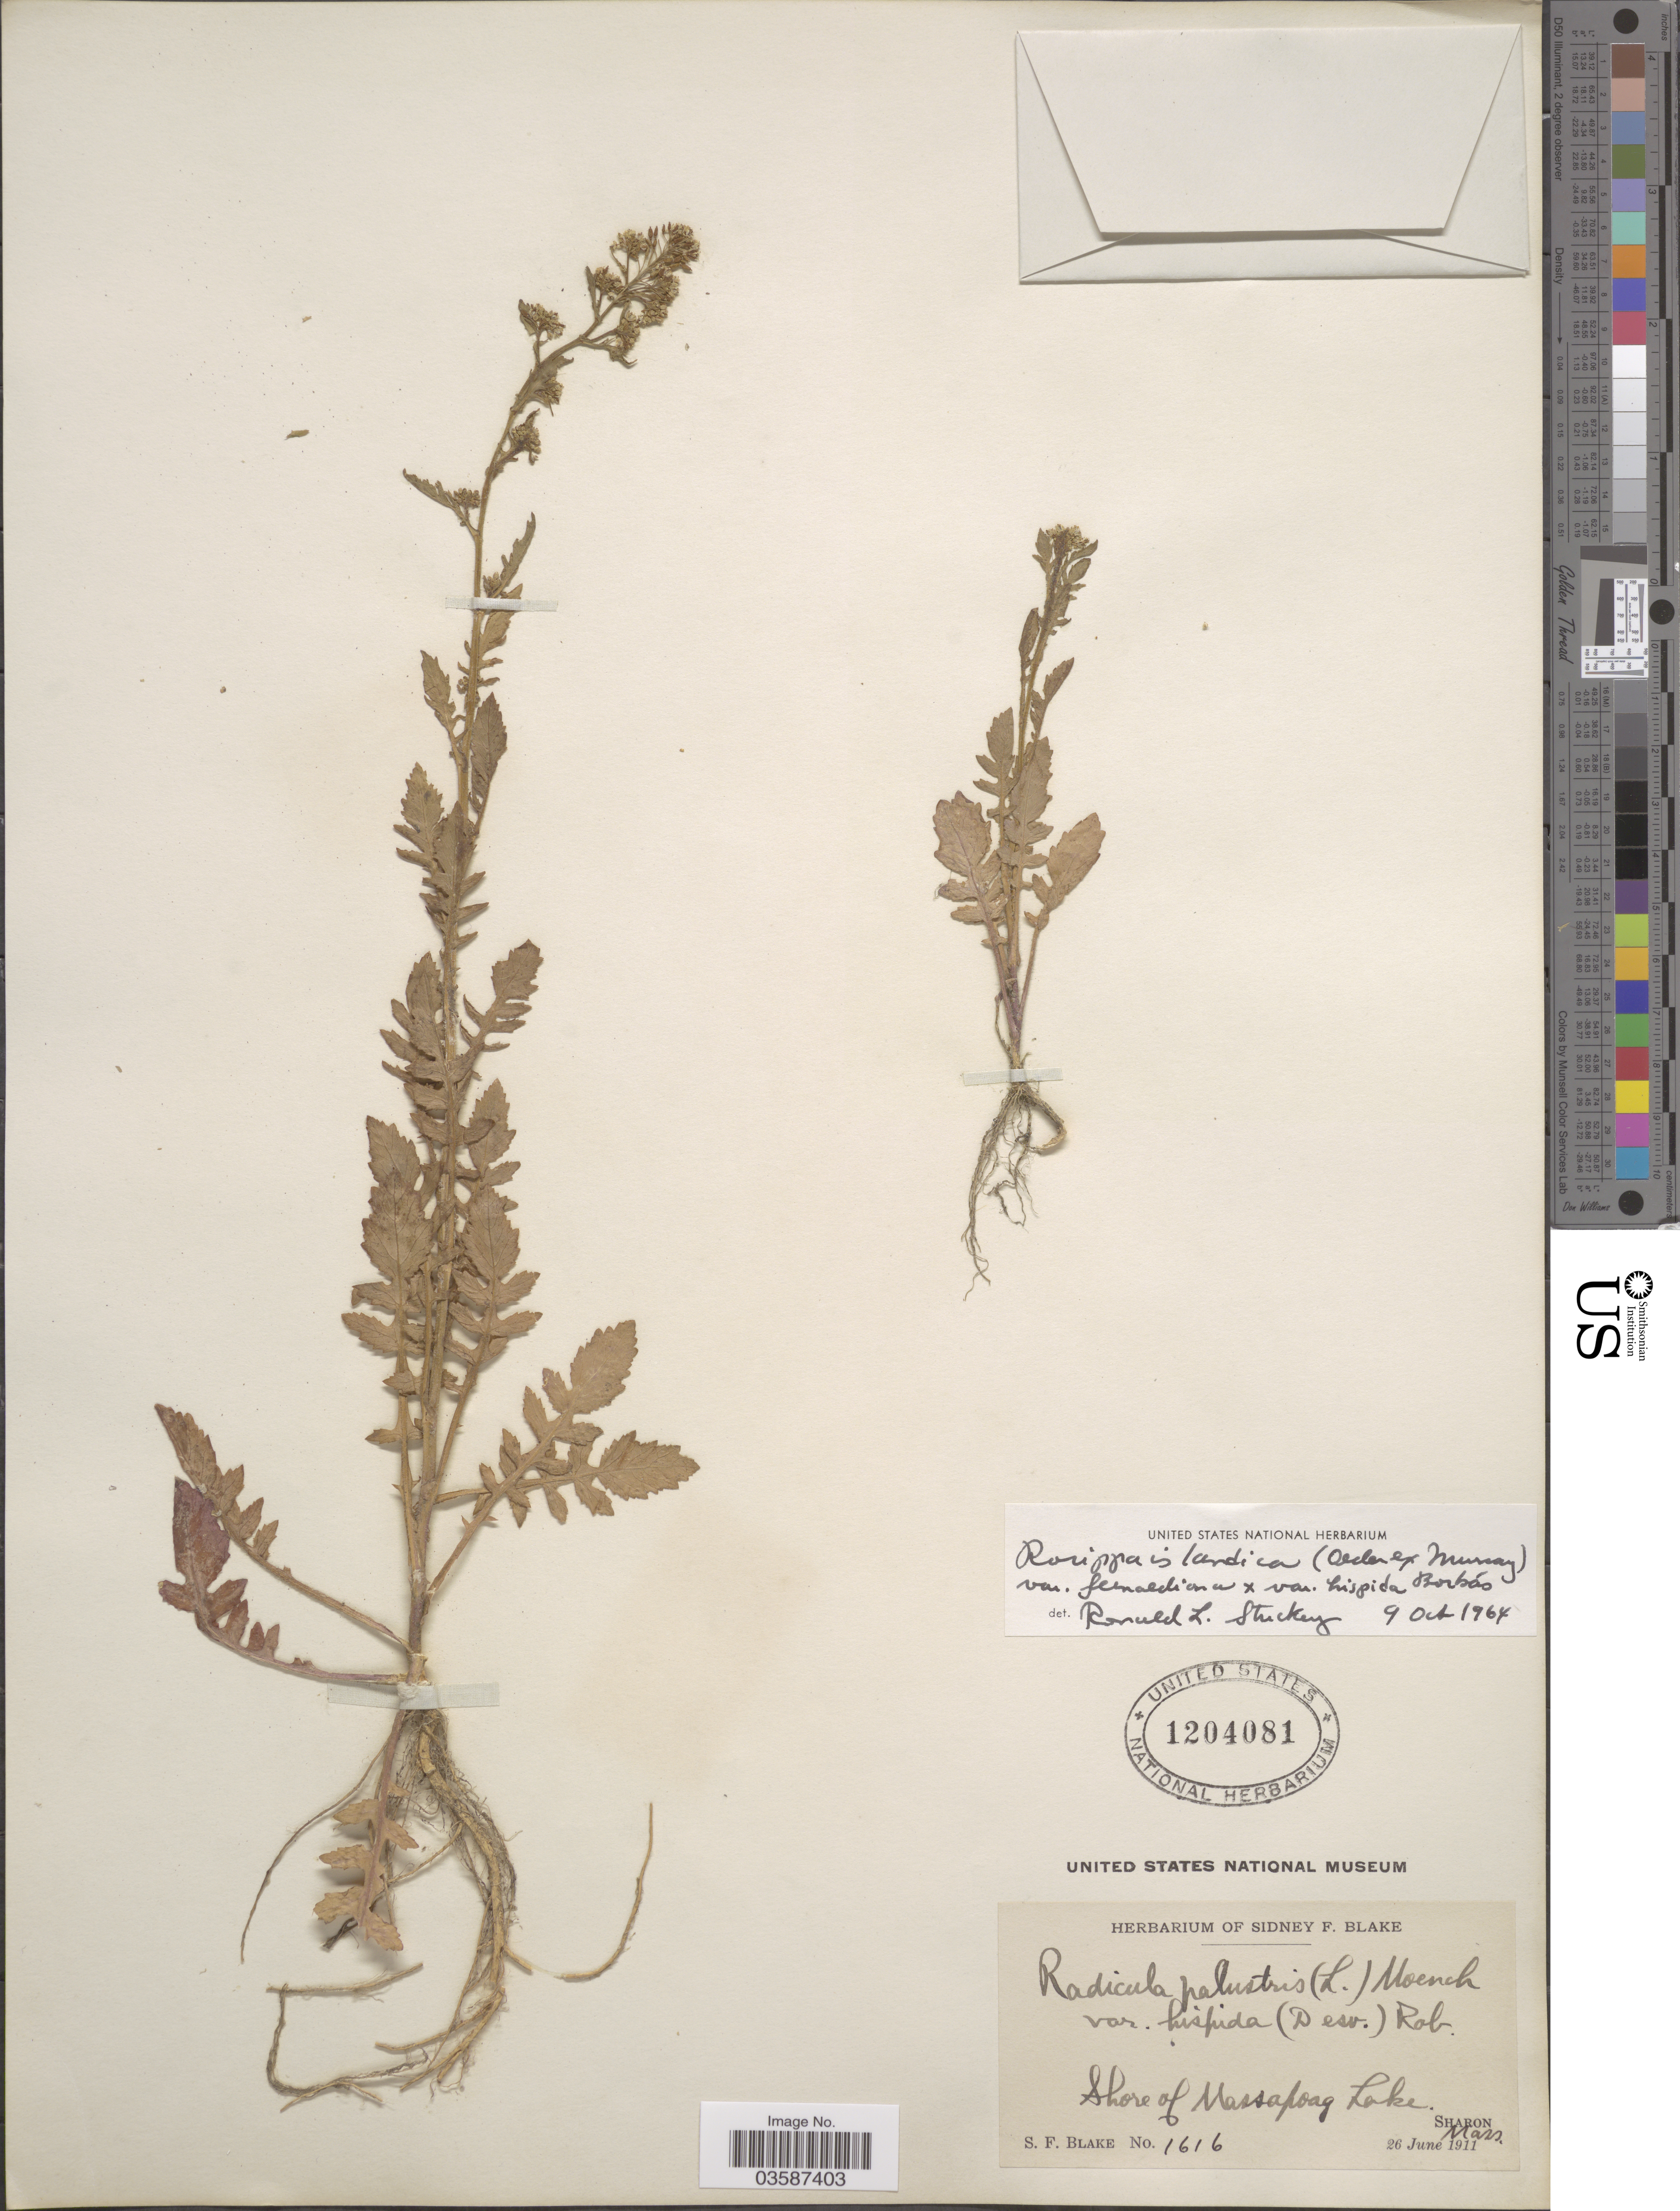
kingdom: Plantae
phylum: Tracheophyta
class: Magnoliopsida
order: Brassicales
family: Brassicaceae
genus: Rorippa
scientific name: Rorippa islandica var. hispida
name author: (Desv.) Butters & Abbe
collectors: S. Blake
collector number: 1616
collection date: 1911-06-26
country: United States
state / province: Massachusetts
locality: Shore of Massapoag Lake. Sharon.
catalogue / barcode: US 1204081